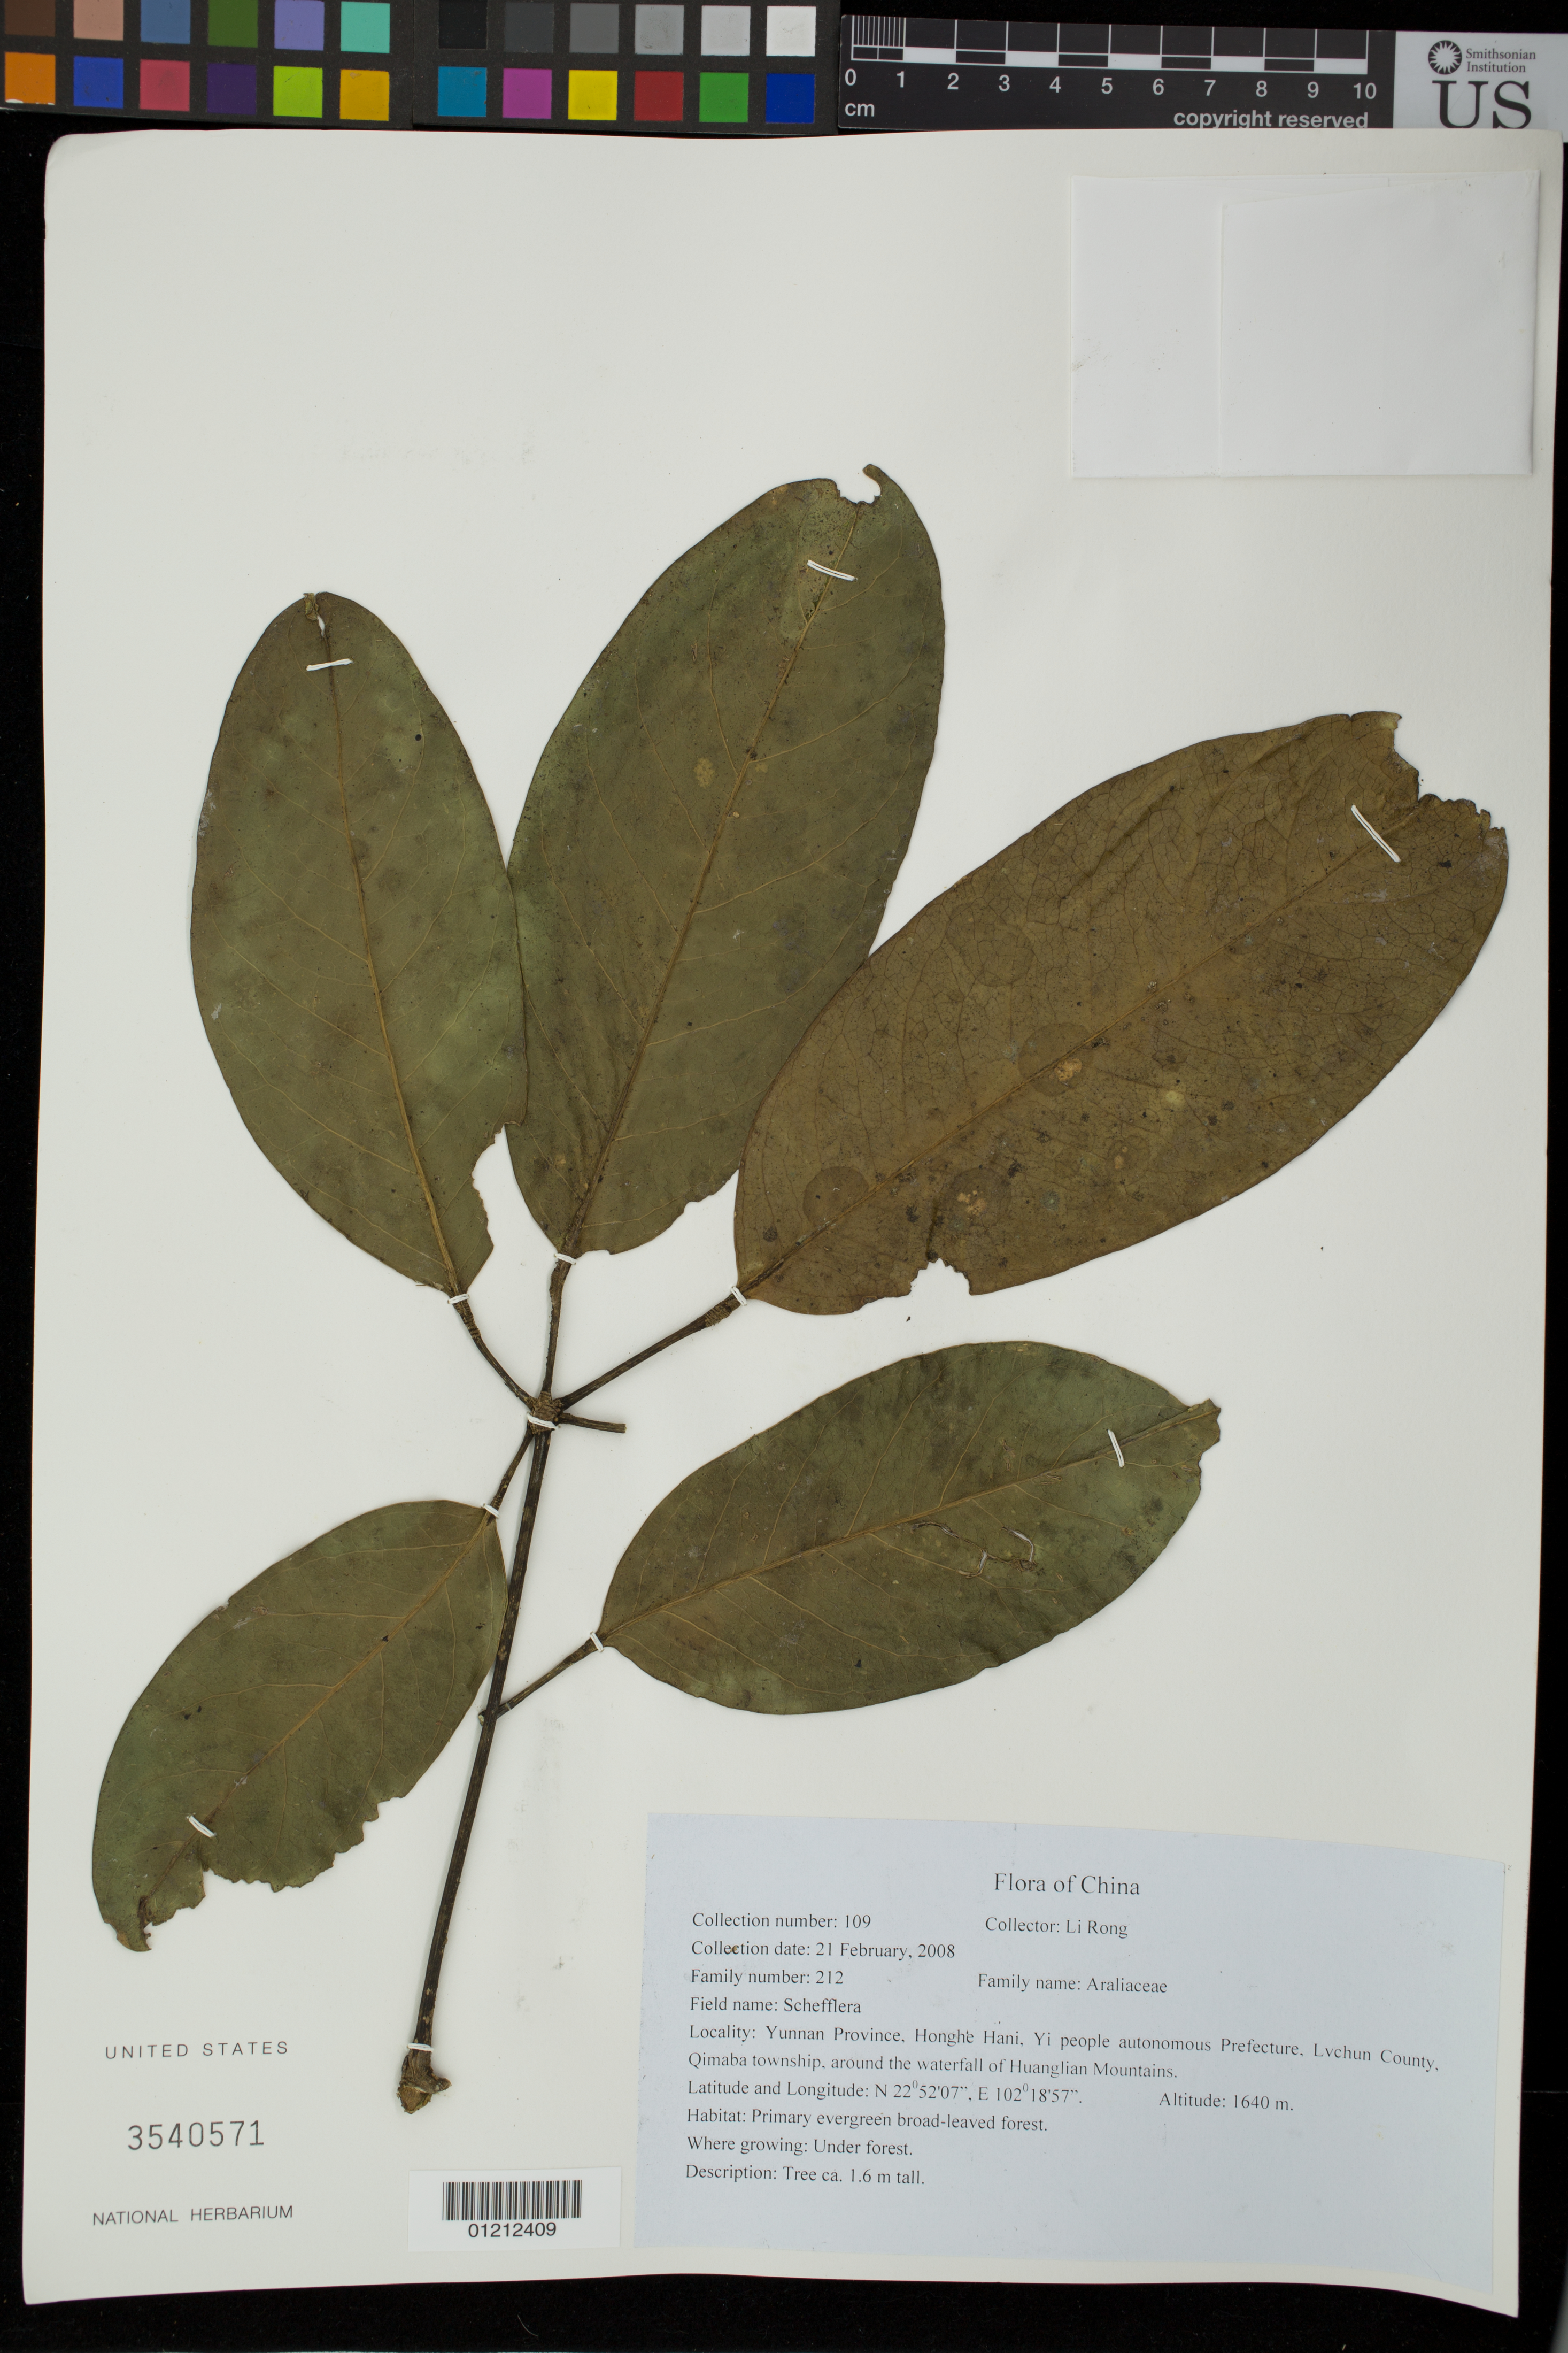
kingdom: Plantae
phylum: Tracheophyta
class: Magnoliopsida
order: Apiales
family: Araliaceae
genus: Schefflera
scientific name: Schefflera sp.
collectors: R. Li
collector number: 109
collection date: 2008-02-21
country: China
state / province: Yunnan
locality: Honghe Hani, Yi people autonomous Prefecture, Lychun County, Qimaba township, around the waterfall of Huanglian Mountains.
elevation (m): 1640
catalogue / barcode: US 3540571